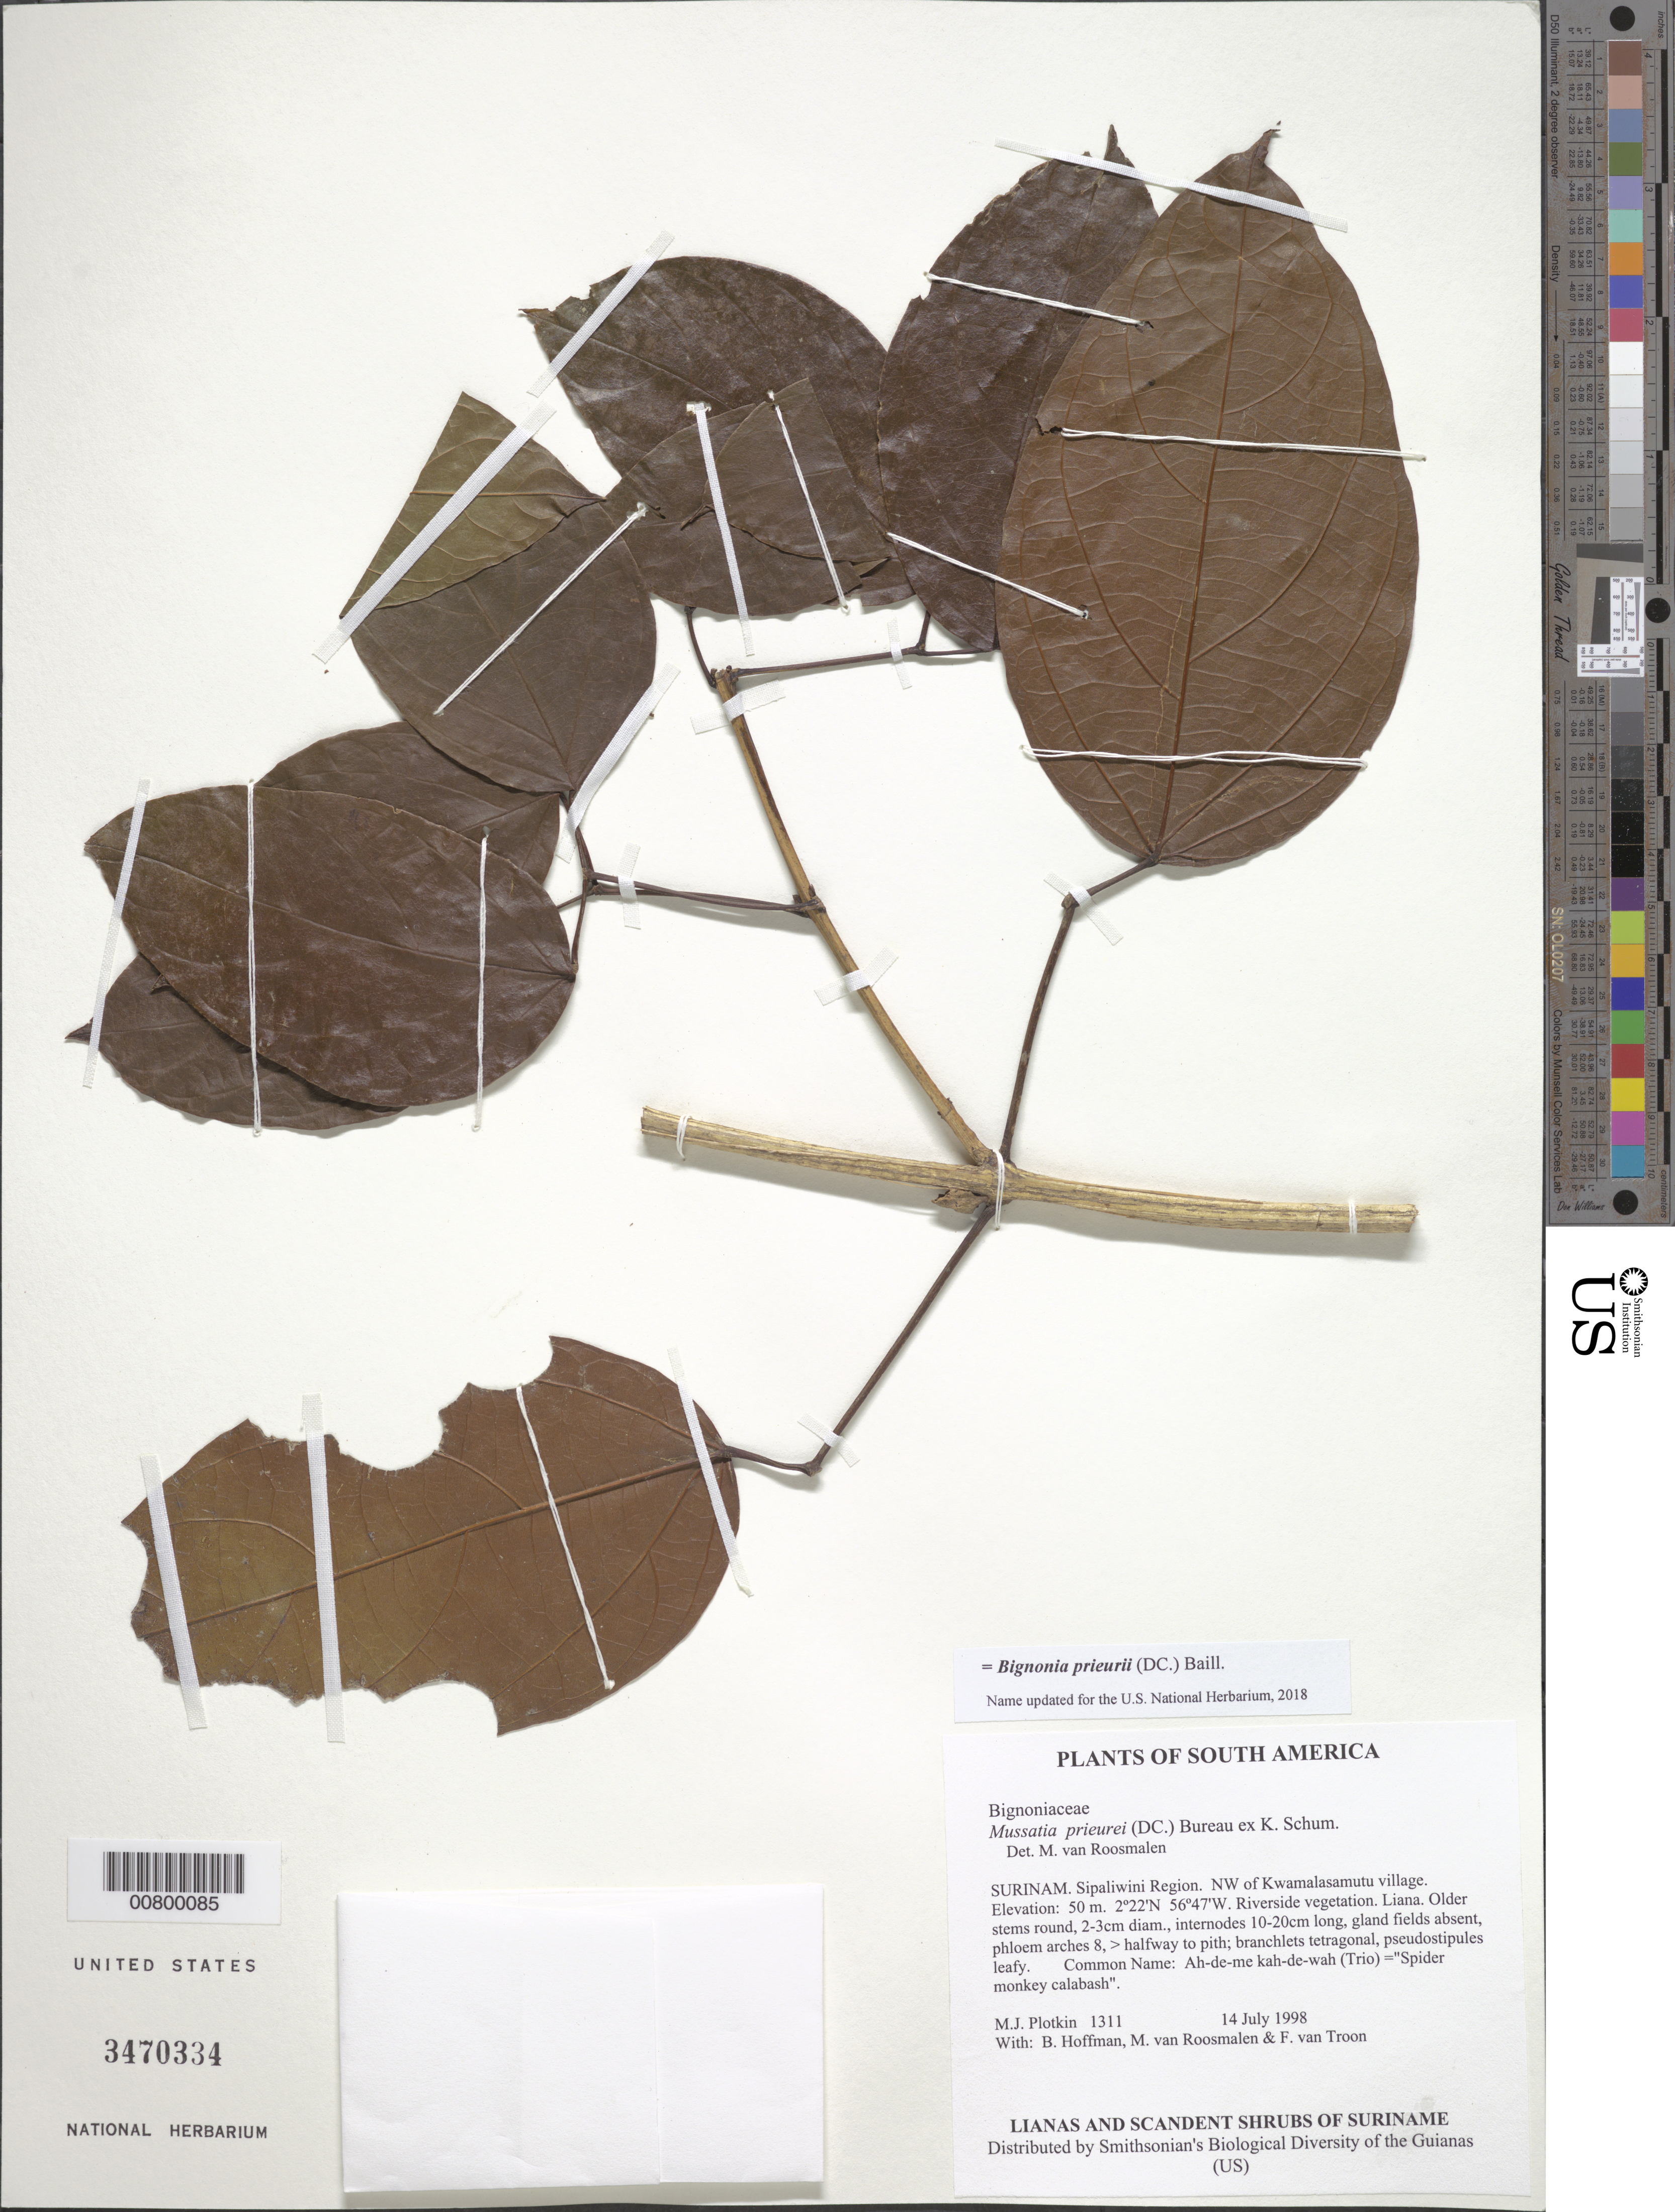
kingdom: Plantae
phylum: Tracheophyta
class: Magnoliopsida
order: Lamiales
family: Bignoniaceae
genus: Bignonia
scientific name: Bignonia prieurei DC. ex Seem., nom. illeg. hom.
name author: DC. ex Seem.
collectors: M. Plotkin, B. Hoffman, M. G. M. v. Roosmalen & F. Van Troon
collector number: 1311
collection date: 1998-07-14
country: Suriname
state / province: Sipaliwini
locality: NW of Kwamalasemutu village.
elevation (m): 50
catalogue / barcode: US 3470334